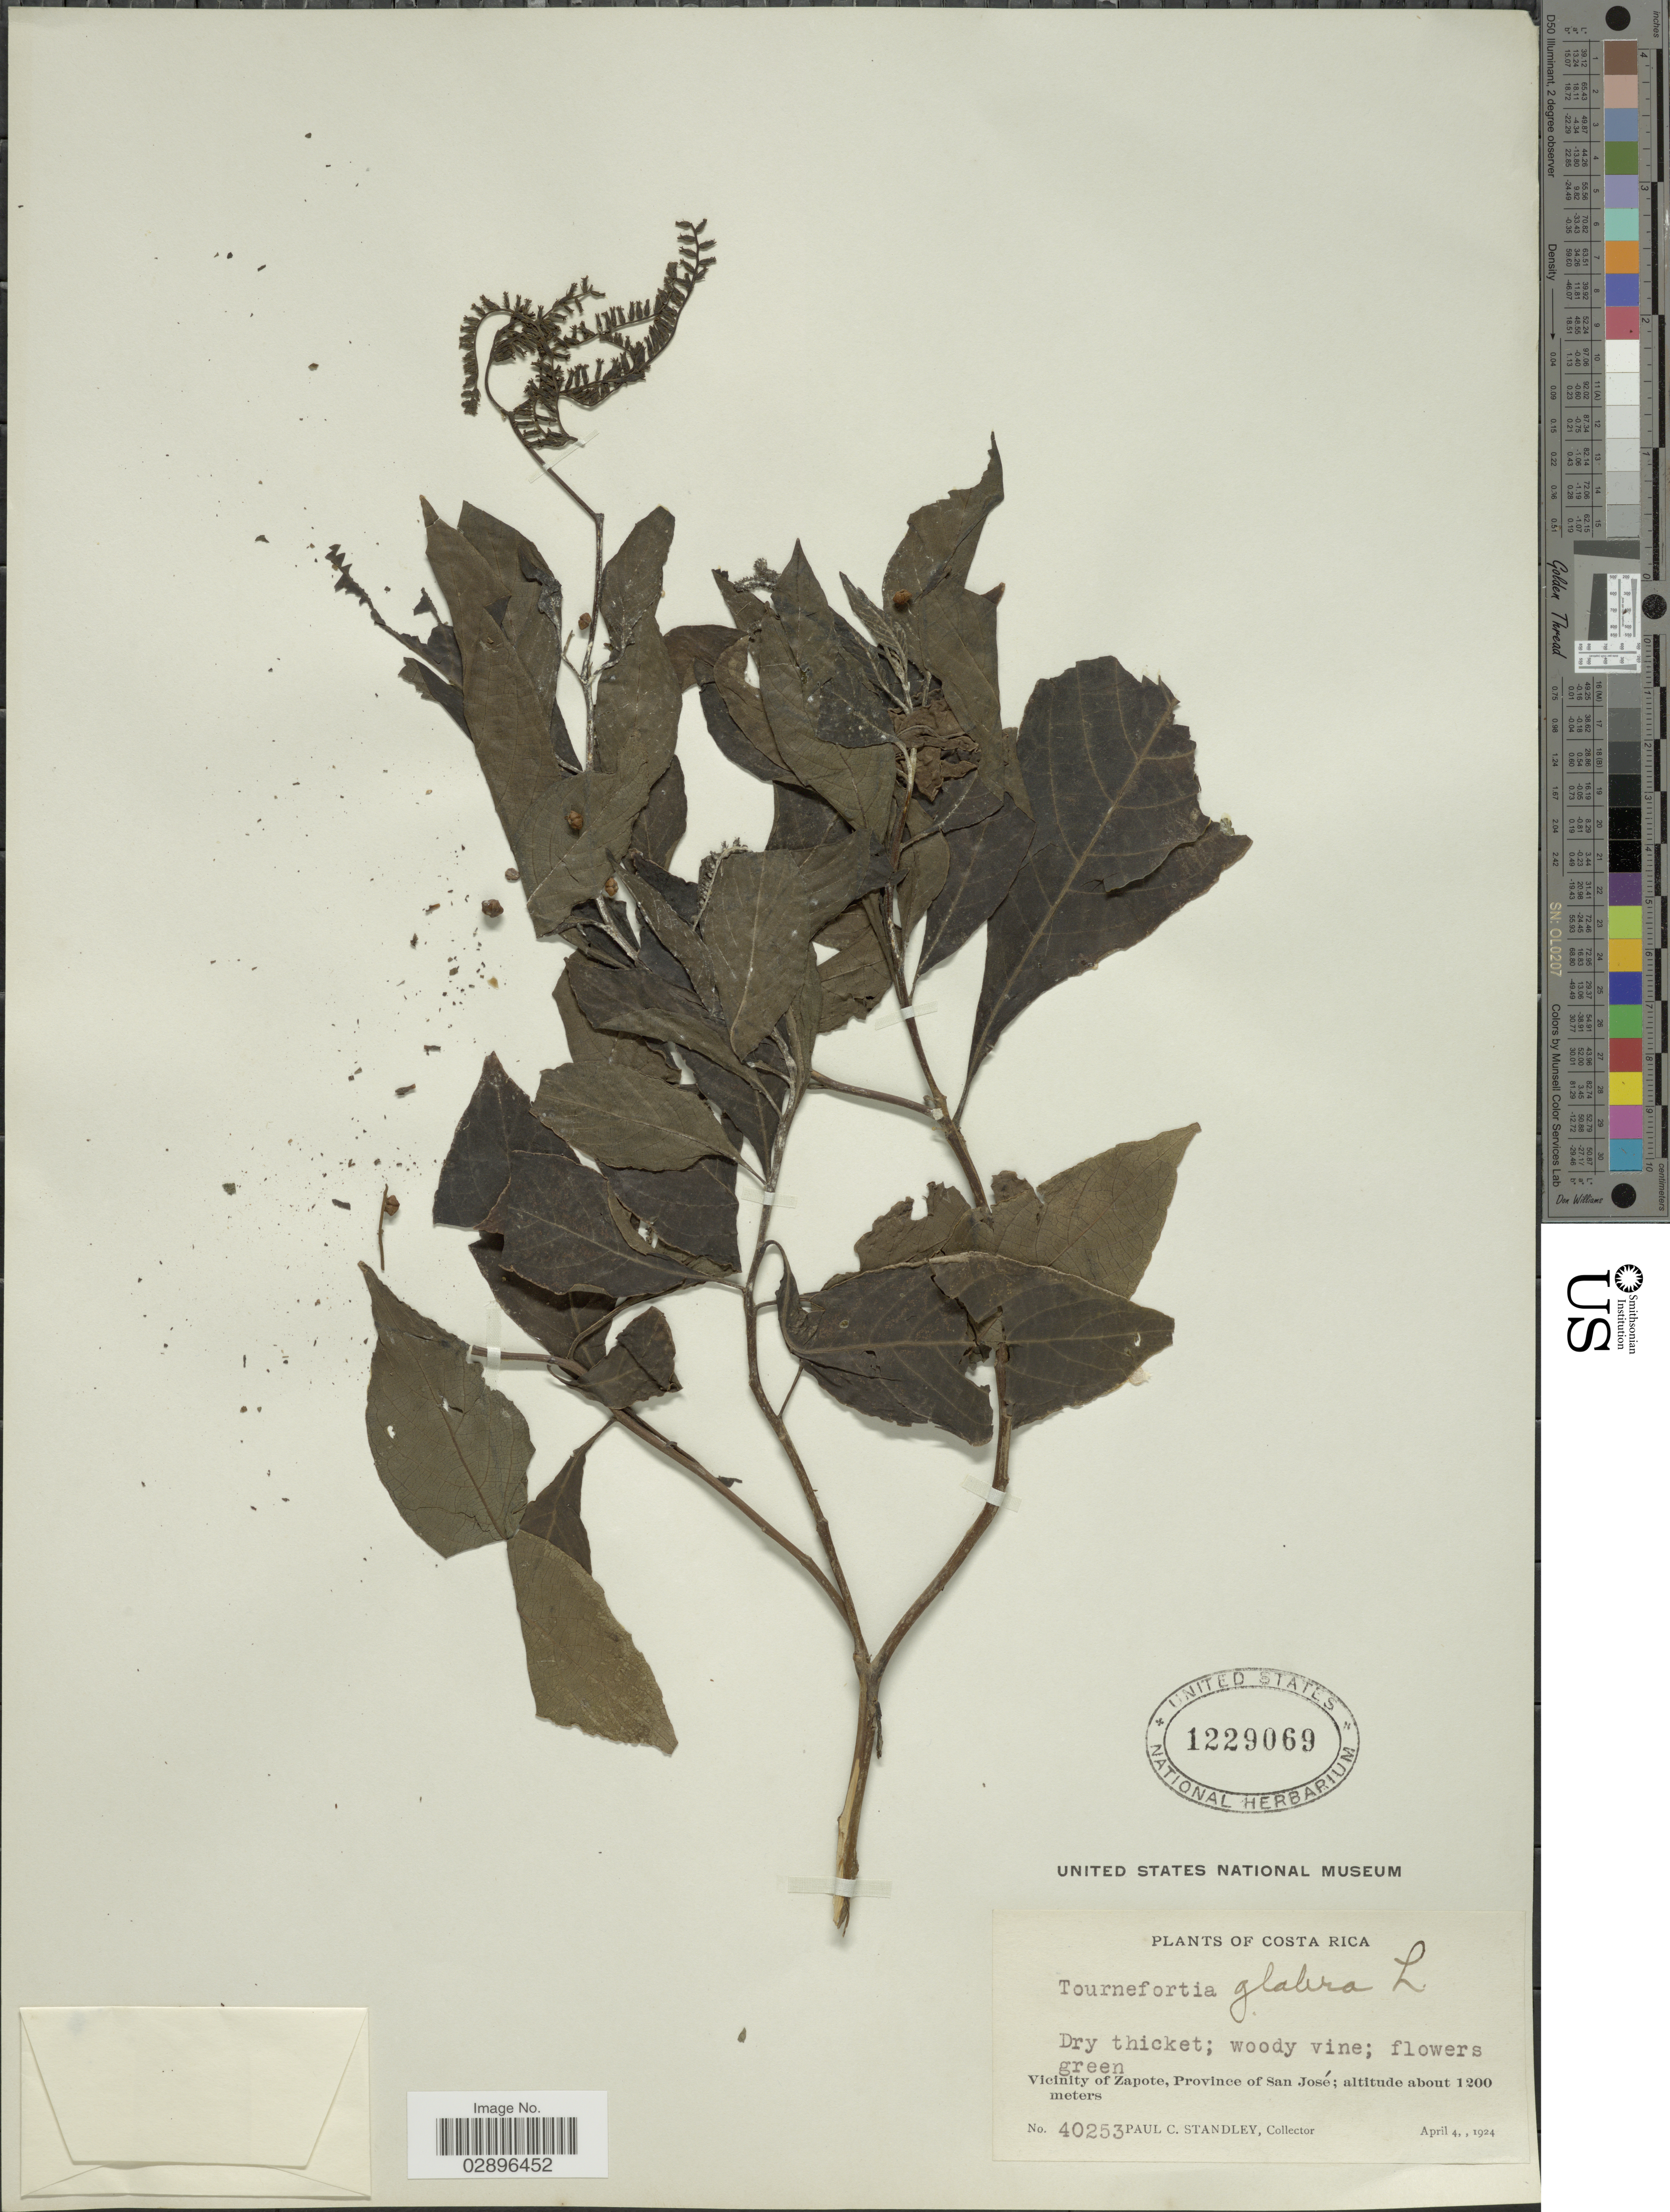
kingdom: Plantae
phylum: Tracheophyta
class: Magnoliopsida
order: Boraginales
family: Heliotropiaceae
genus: Tournefortia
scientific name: Tournefortia glabra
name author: L.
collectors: P. C. Standley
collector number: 40253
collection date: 1924-04-04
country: Costa Rica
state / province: San José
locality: Vicinity of Zapote, Province of San José.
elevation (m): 1200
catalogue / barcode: US 1229069